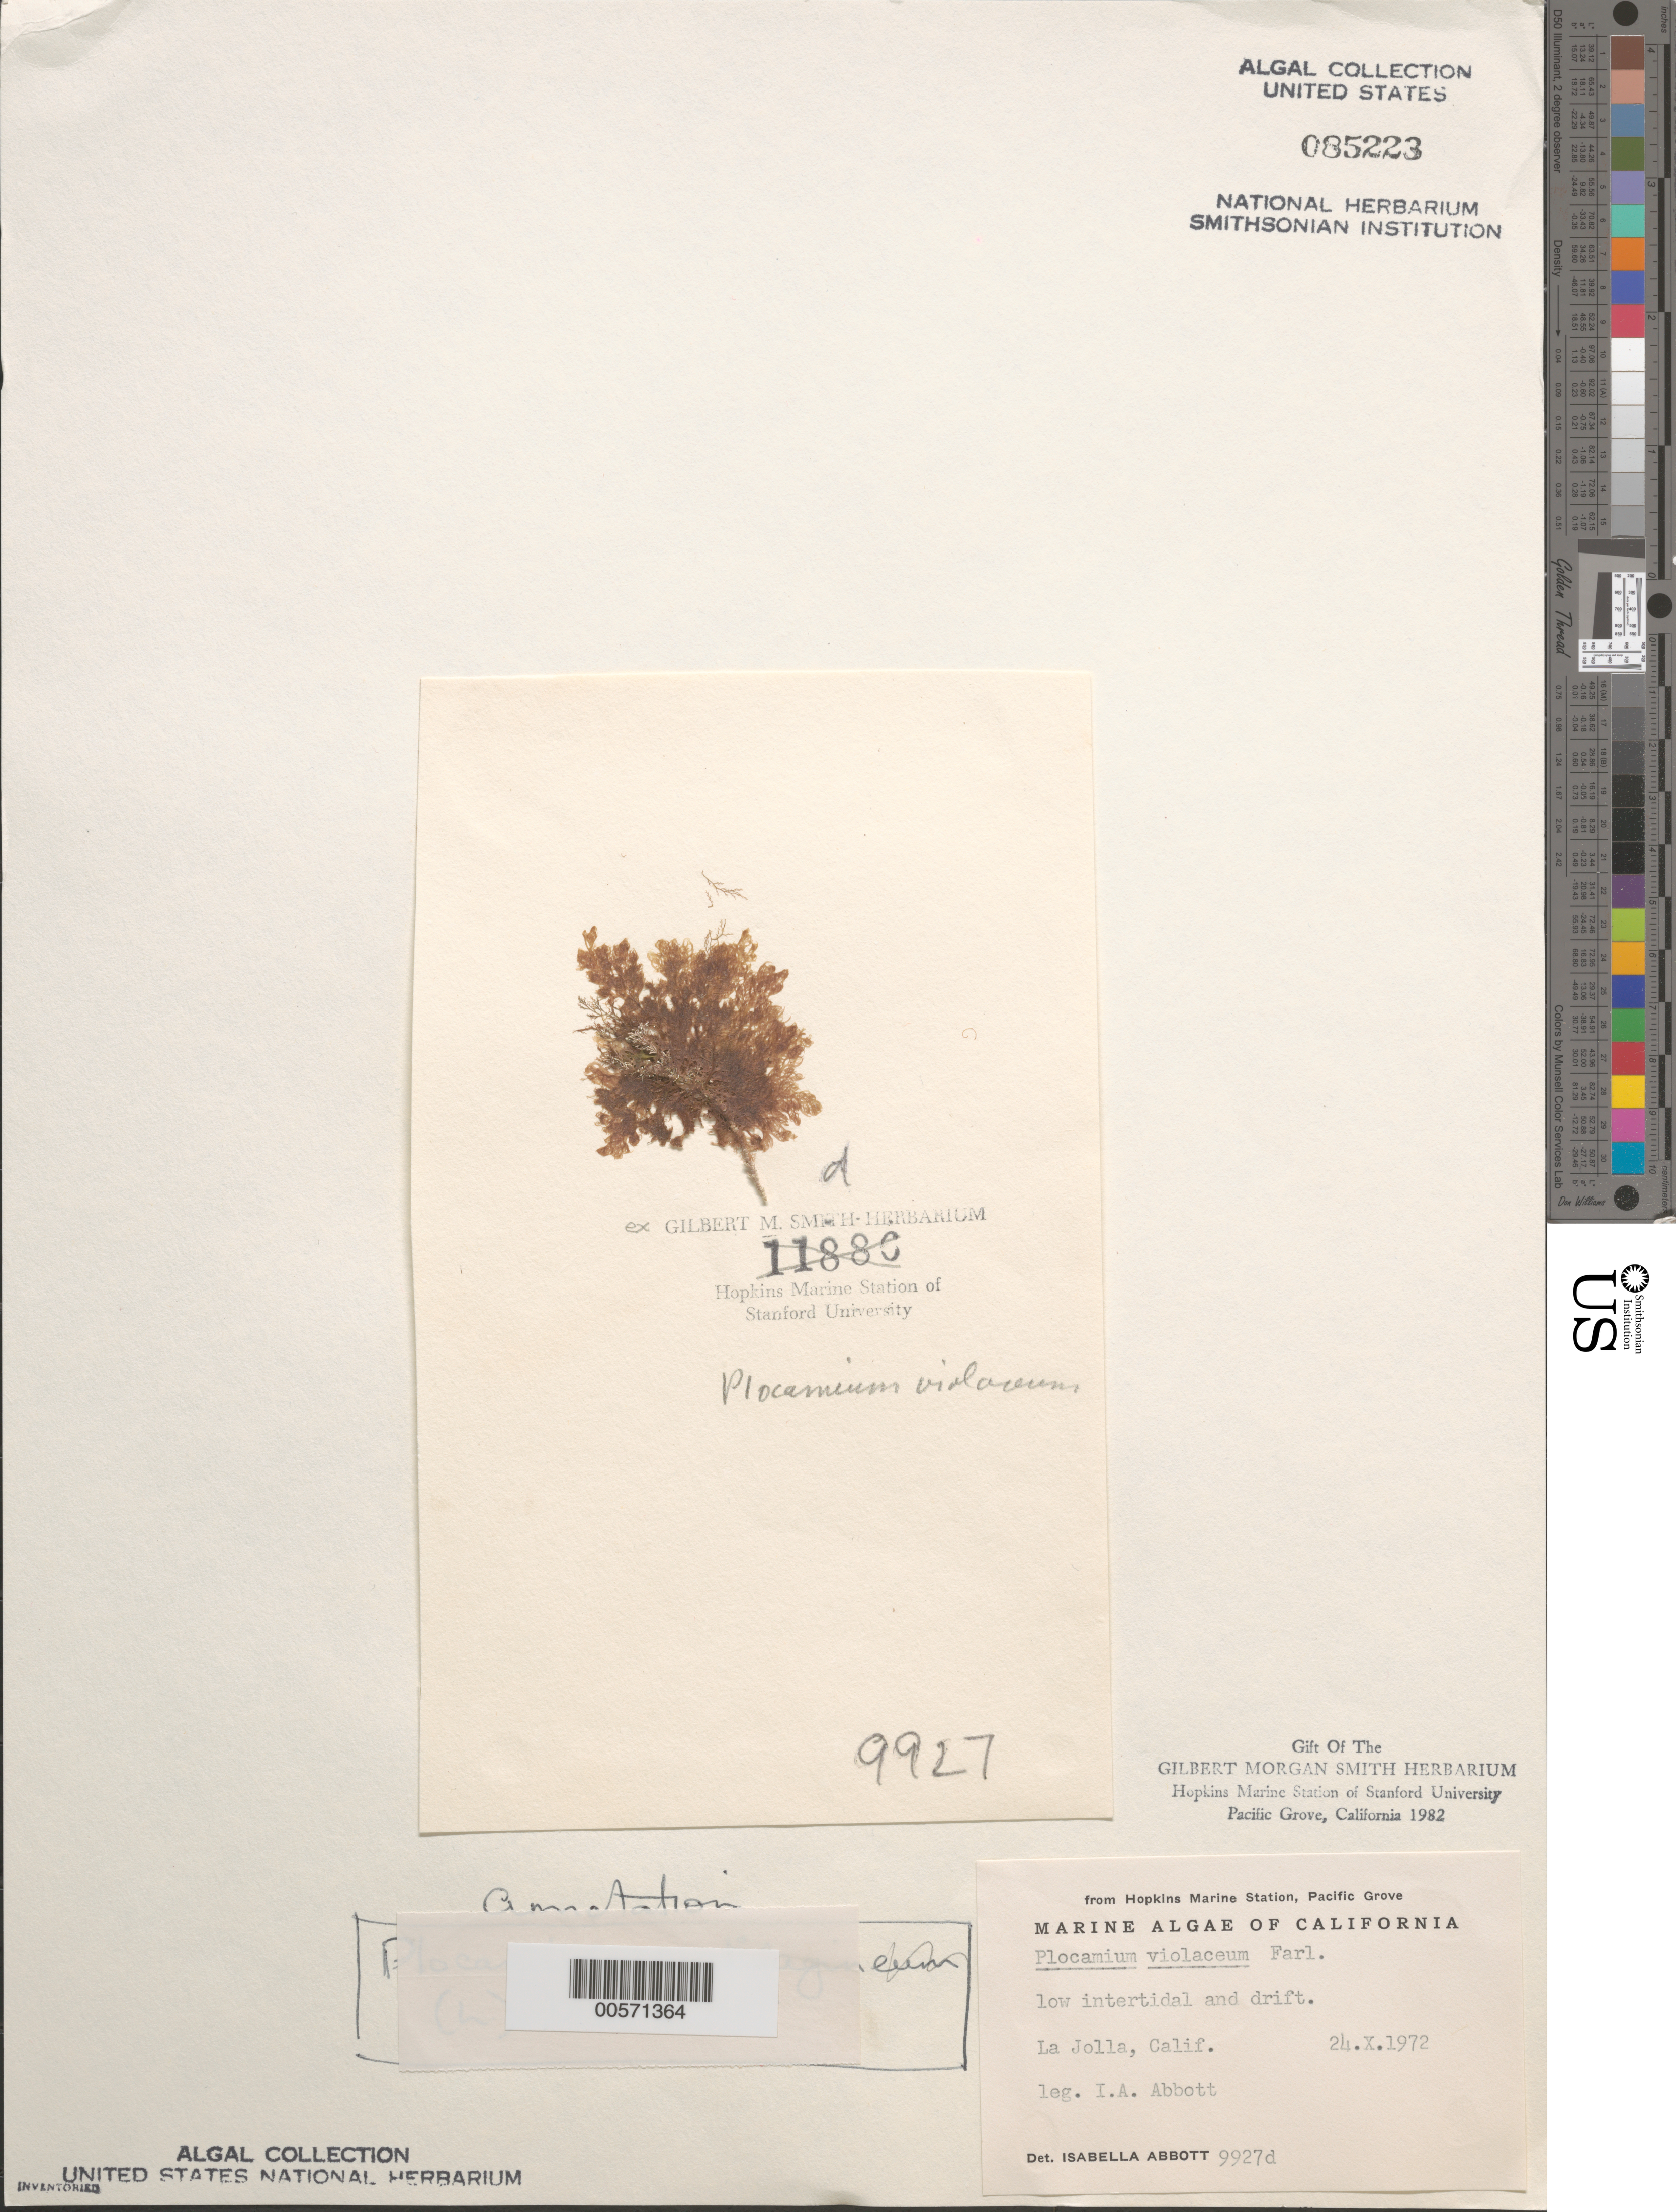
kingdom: Plantae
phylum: Rhodophyta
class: Florideophyceae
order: Plocamiales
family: Plocamiaceae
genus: Plocamium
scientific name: Plocamium violaceum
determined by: Abbott, Isabella A.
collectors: I. A. Abbott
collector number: IAA 9927d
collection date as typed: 24 Oct 1972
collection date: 1972-10-24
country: United States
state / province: California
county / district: San Diego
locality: La Jolla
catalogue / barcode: US 85223